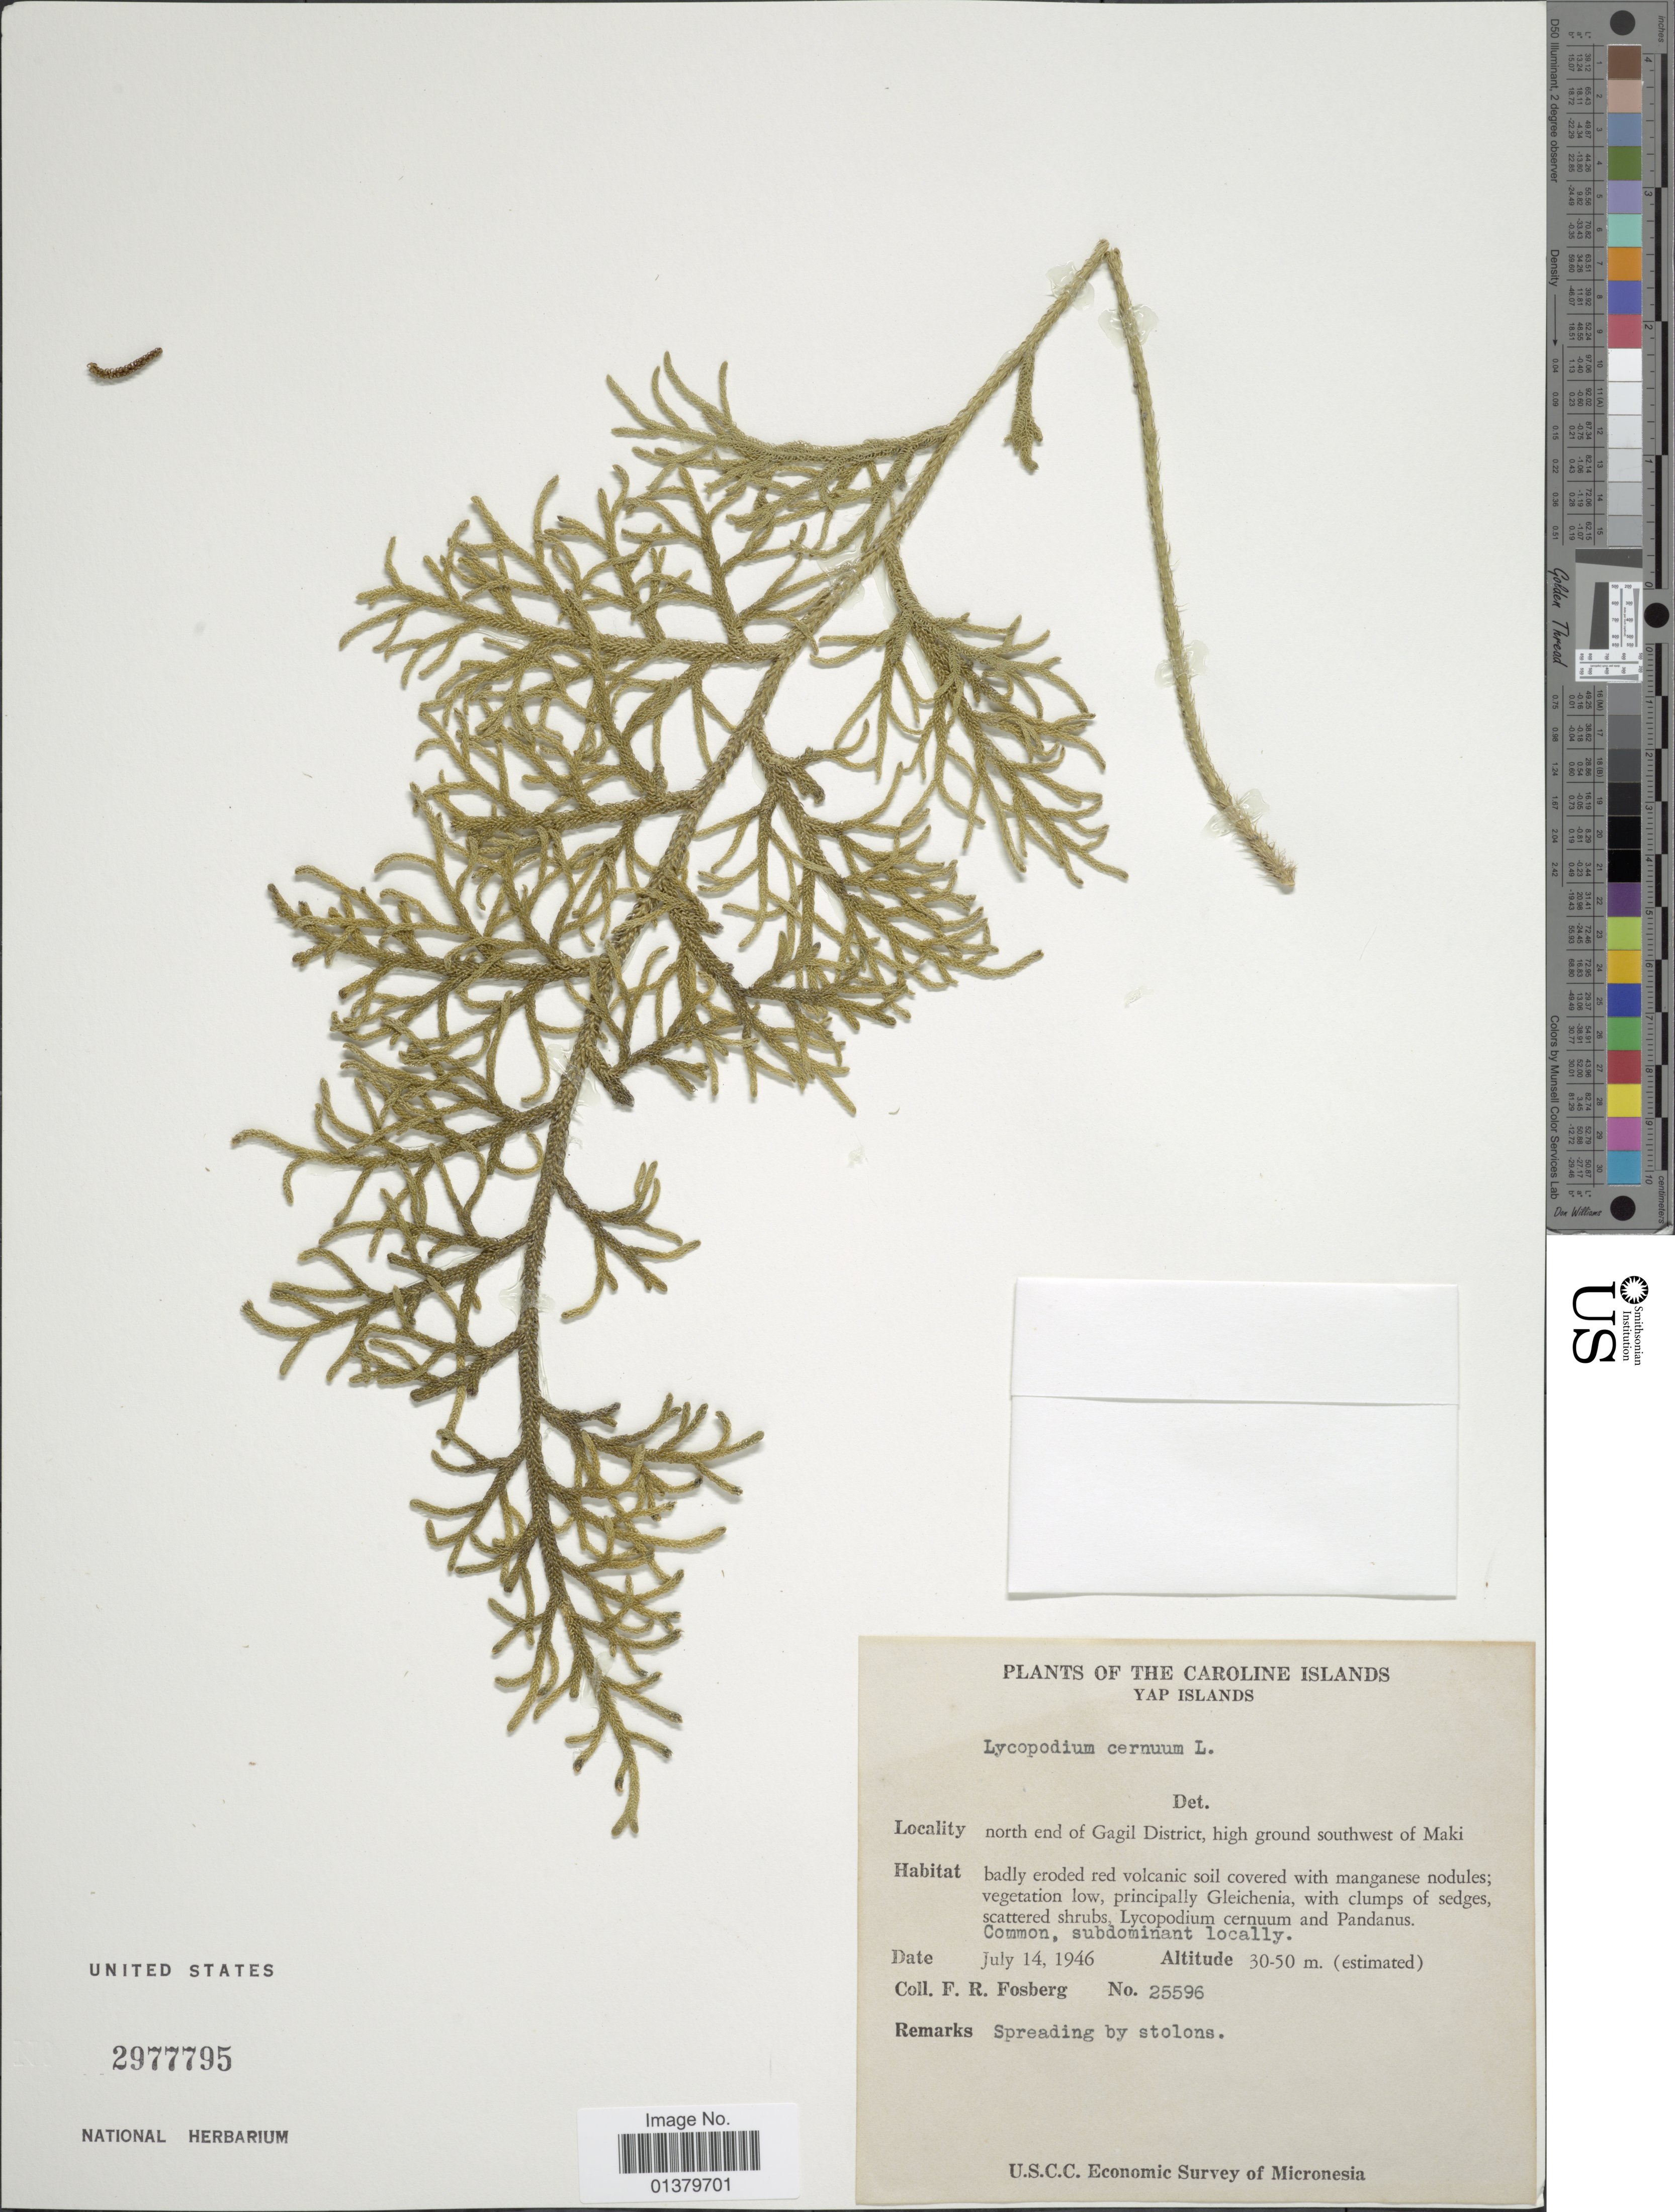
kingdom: Plantae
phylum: Tracheophyta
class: Lycopodiopsida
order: Lycopodiales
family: Lycopodiaceae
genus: Palhinhaea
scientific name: Palhinhaea cernua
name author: (L.) Vasc. & Franco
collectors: F. R. Fosberg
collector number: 25596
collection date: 1946-07-14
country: Micronesia, Federated States of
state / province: Yap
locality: The Caroline Islands, Yap Islands, north end of gagil District, high ground southwest of Maki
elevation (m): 30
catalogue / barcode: US 2977795